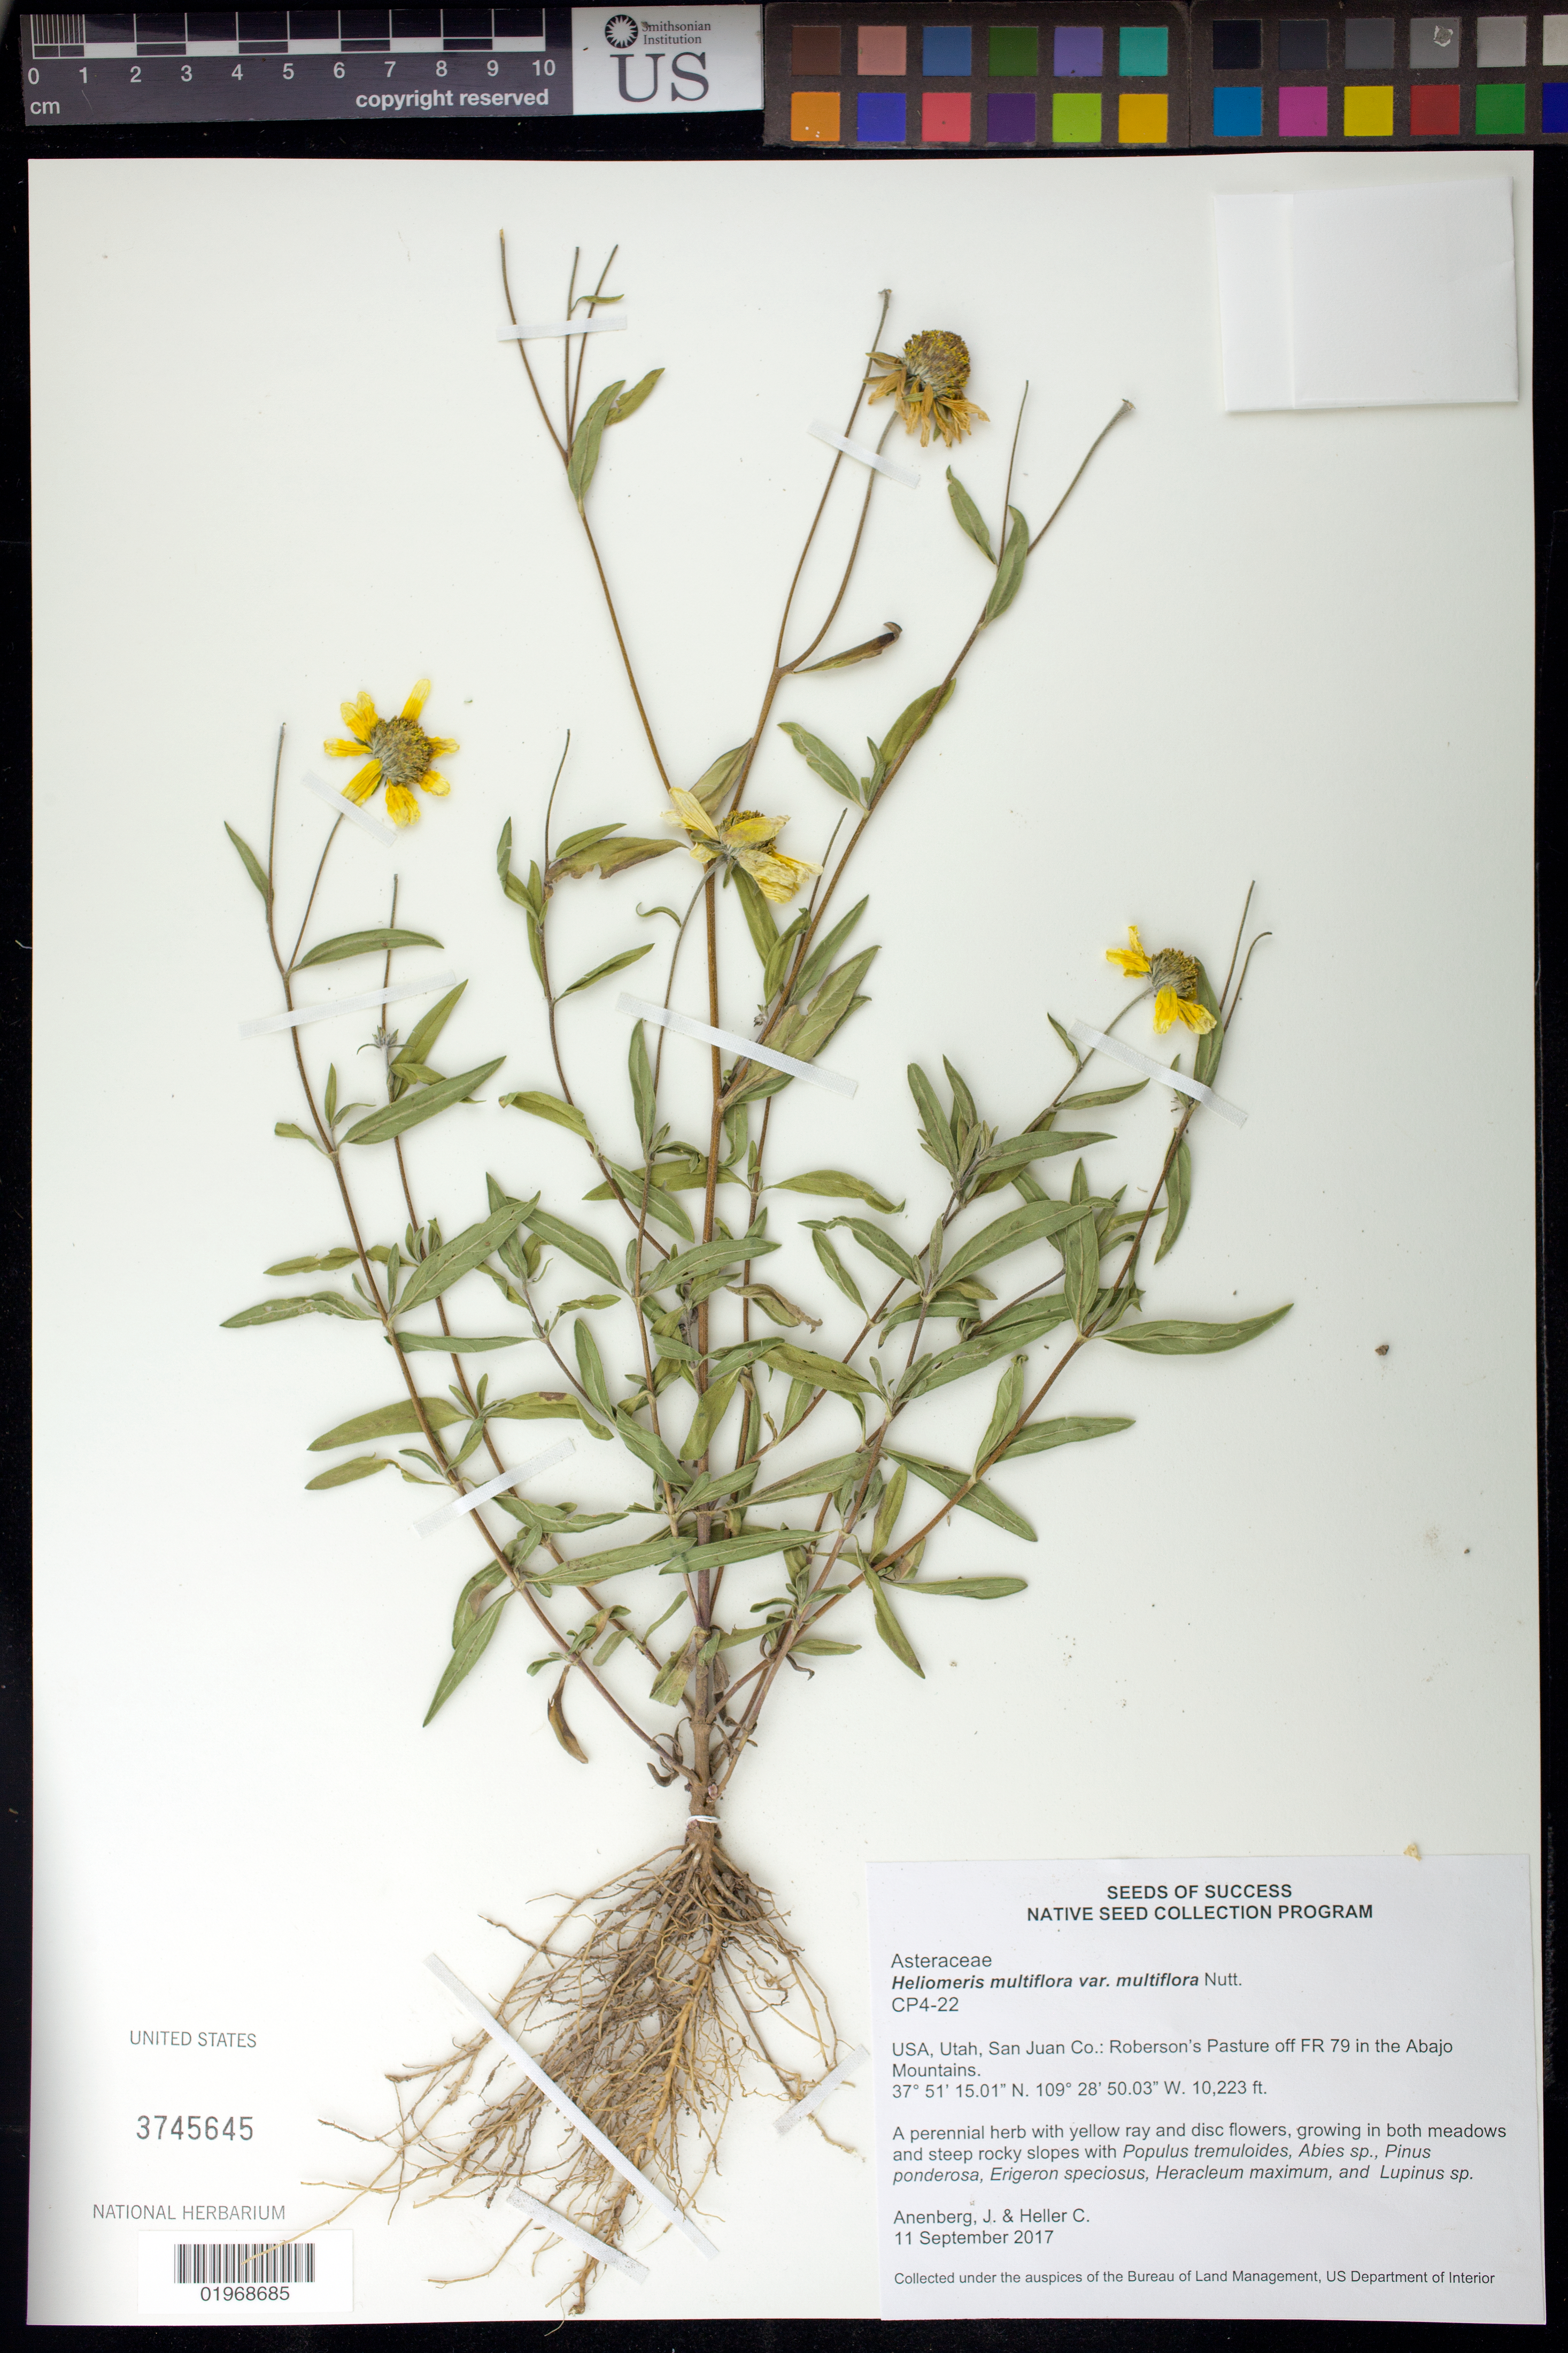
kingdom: Plantae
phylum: Tracheophyta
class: Magnoliopsida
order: Asterales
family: Asteraceae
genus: Heliomeris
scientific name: Heliomeris multiflora var. multiflora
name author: Nutt.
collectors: J. Anenberg & C. Heller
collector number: CP4-22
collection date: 2017-09-11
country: United States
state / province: Utah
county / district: San Juan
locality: Abajo Mountains, Robertson's Pasture off FR 79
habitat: Meadows and steep rocky slopes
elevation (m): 3116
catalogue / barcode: US 3745645